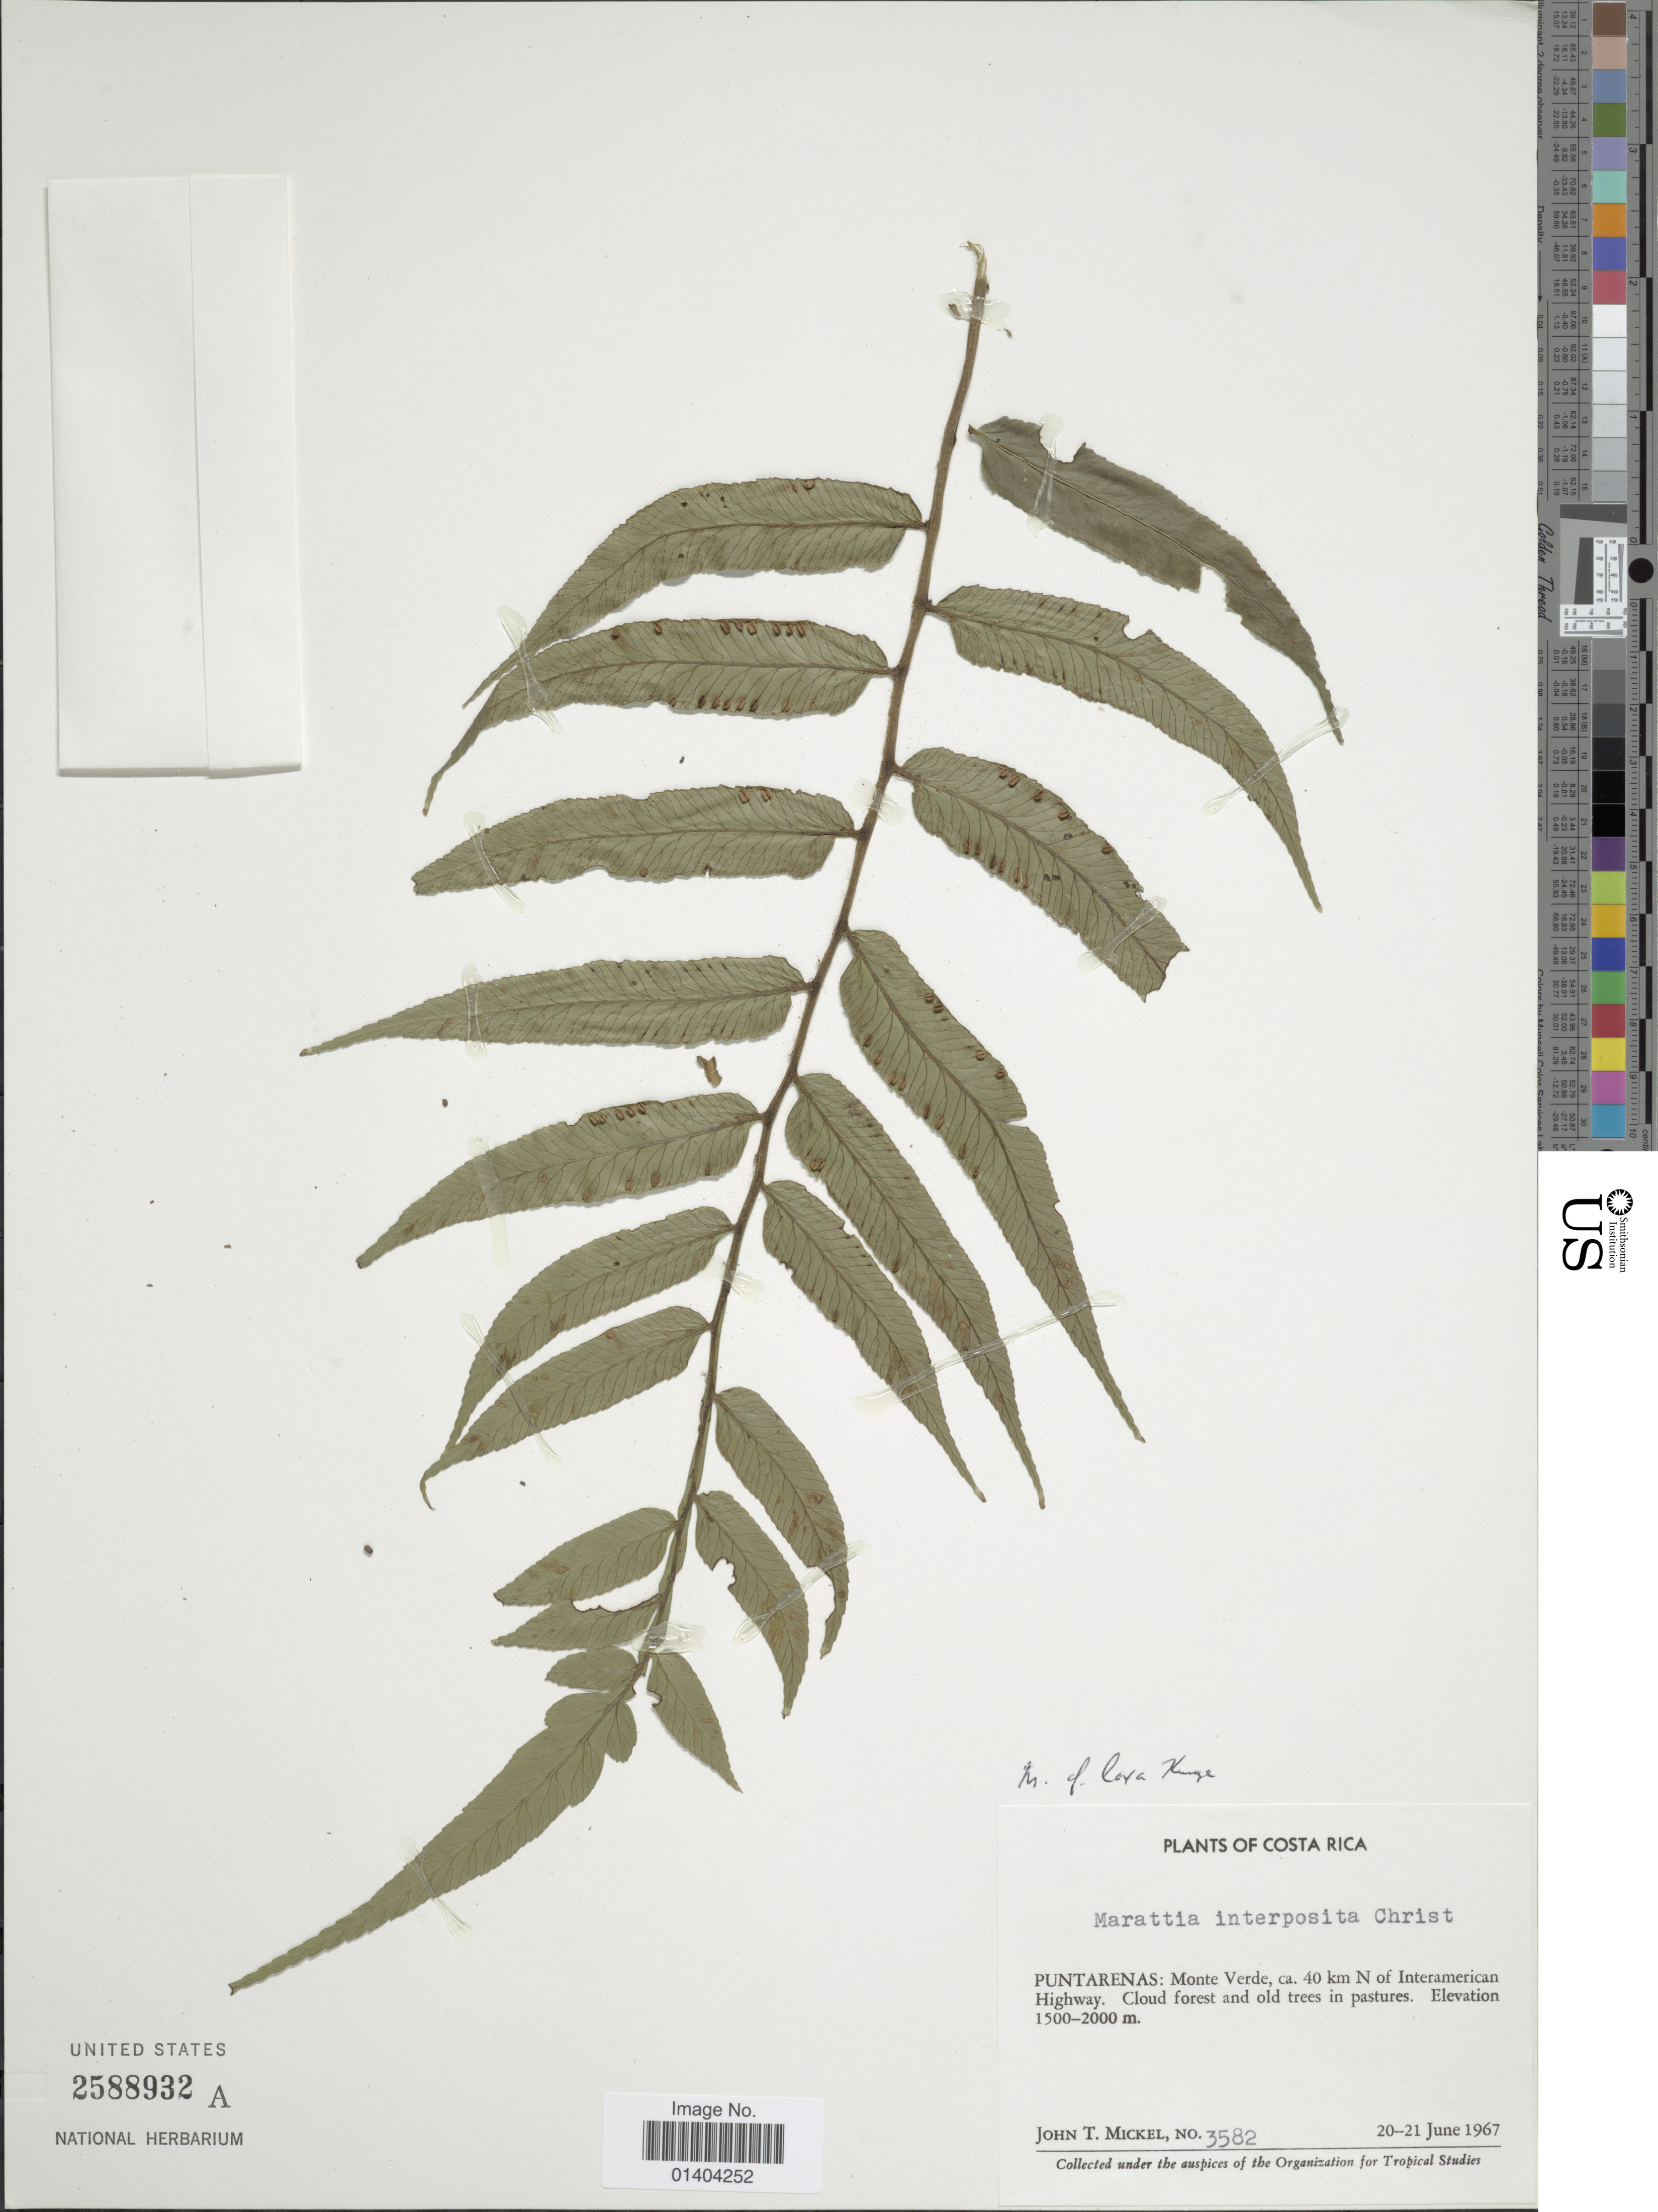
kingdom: Plantae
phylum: Tracheophyta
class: Polypodiopsida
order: Marattiales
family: Marattiaceae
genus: Marattia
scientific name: Marattia laxa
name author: Kunze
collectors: J. T. Mickel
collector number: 3582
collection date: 1967-06-20/1967-06-21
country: Costa Rica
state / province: Puntarenas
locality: Monte Verde ca 40 km N of Interamerican Highway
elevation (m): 1500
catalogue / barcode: US 2588932A